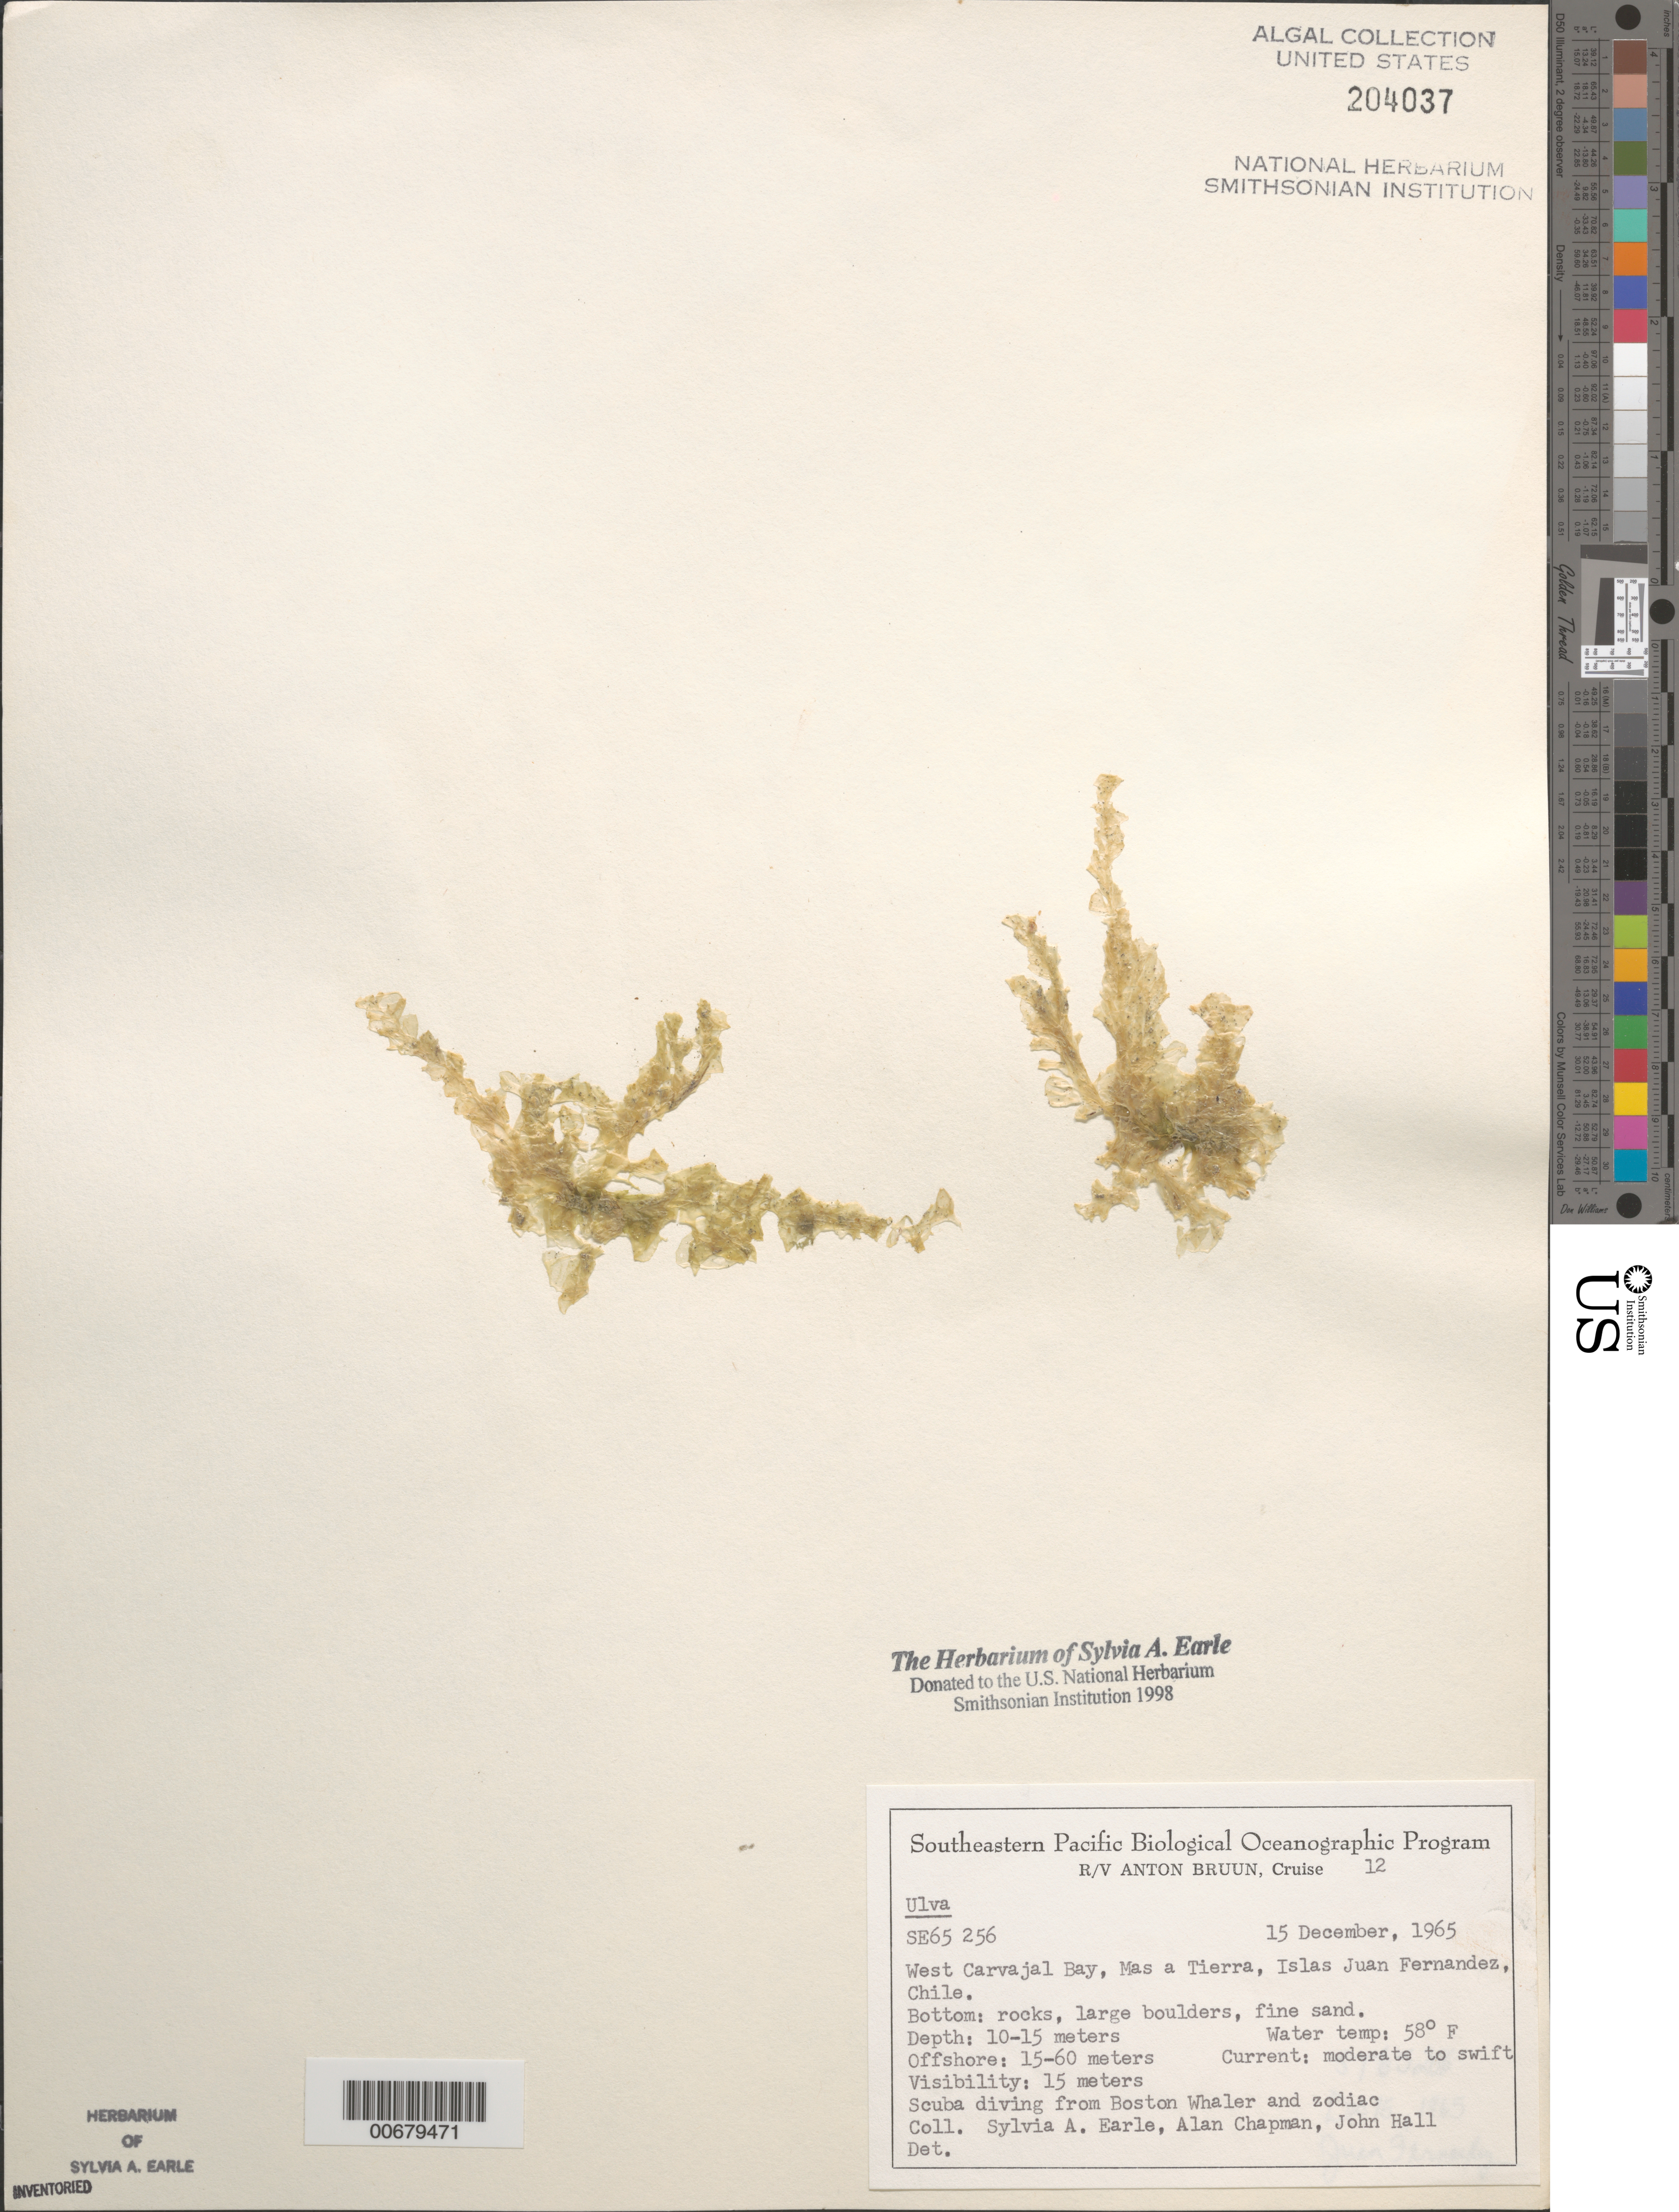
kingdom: Plantae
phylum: Chlorophyta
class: Ulvophyceae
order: Ulvales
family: Ulvaceae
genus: Ulva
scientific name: Ulva sp.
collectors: S. A. Earle, A. Chapman & J. Hall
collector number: SE 65256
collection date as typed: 15 Dec 1965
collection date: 1965-12-15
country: Chile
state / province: Valparaíso (V)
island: Isla Más a Tierra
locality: West Carvajal Bay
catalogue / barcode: US 204037